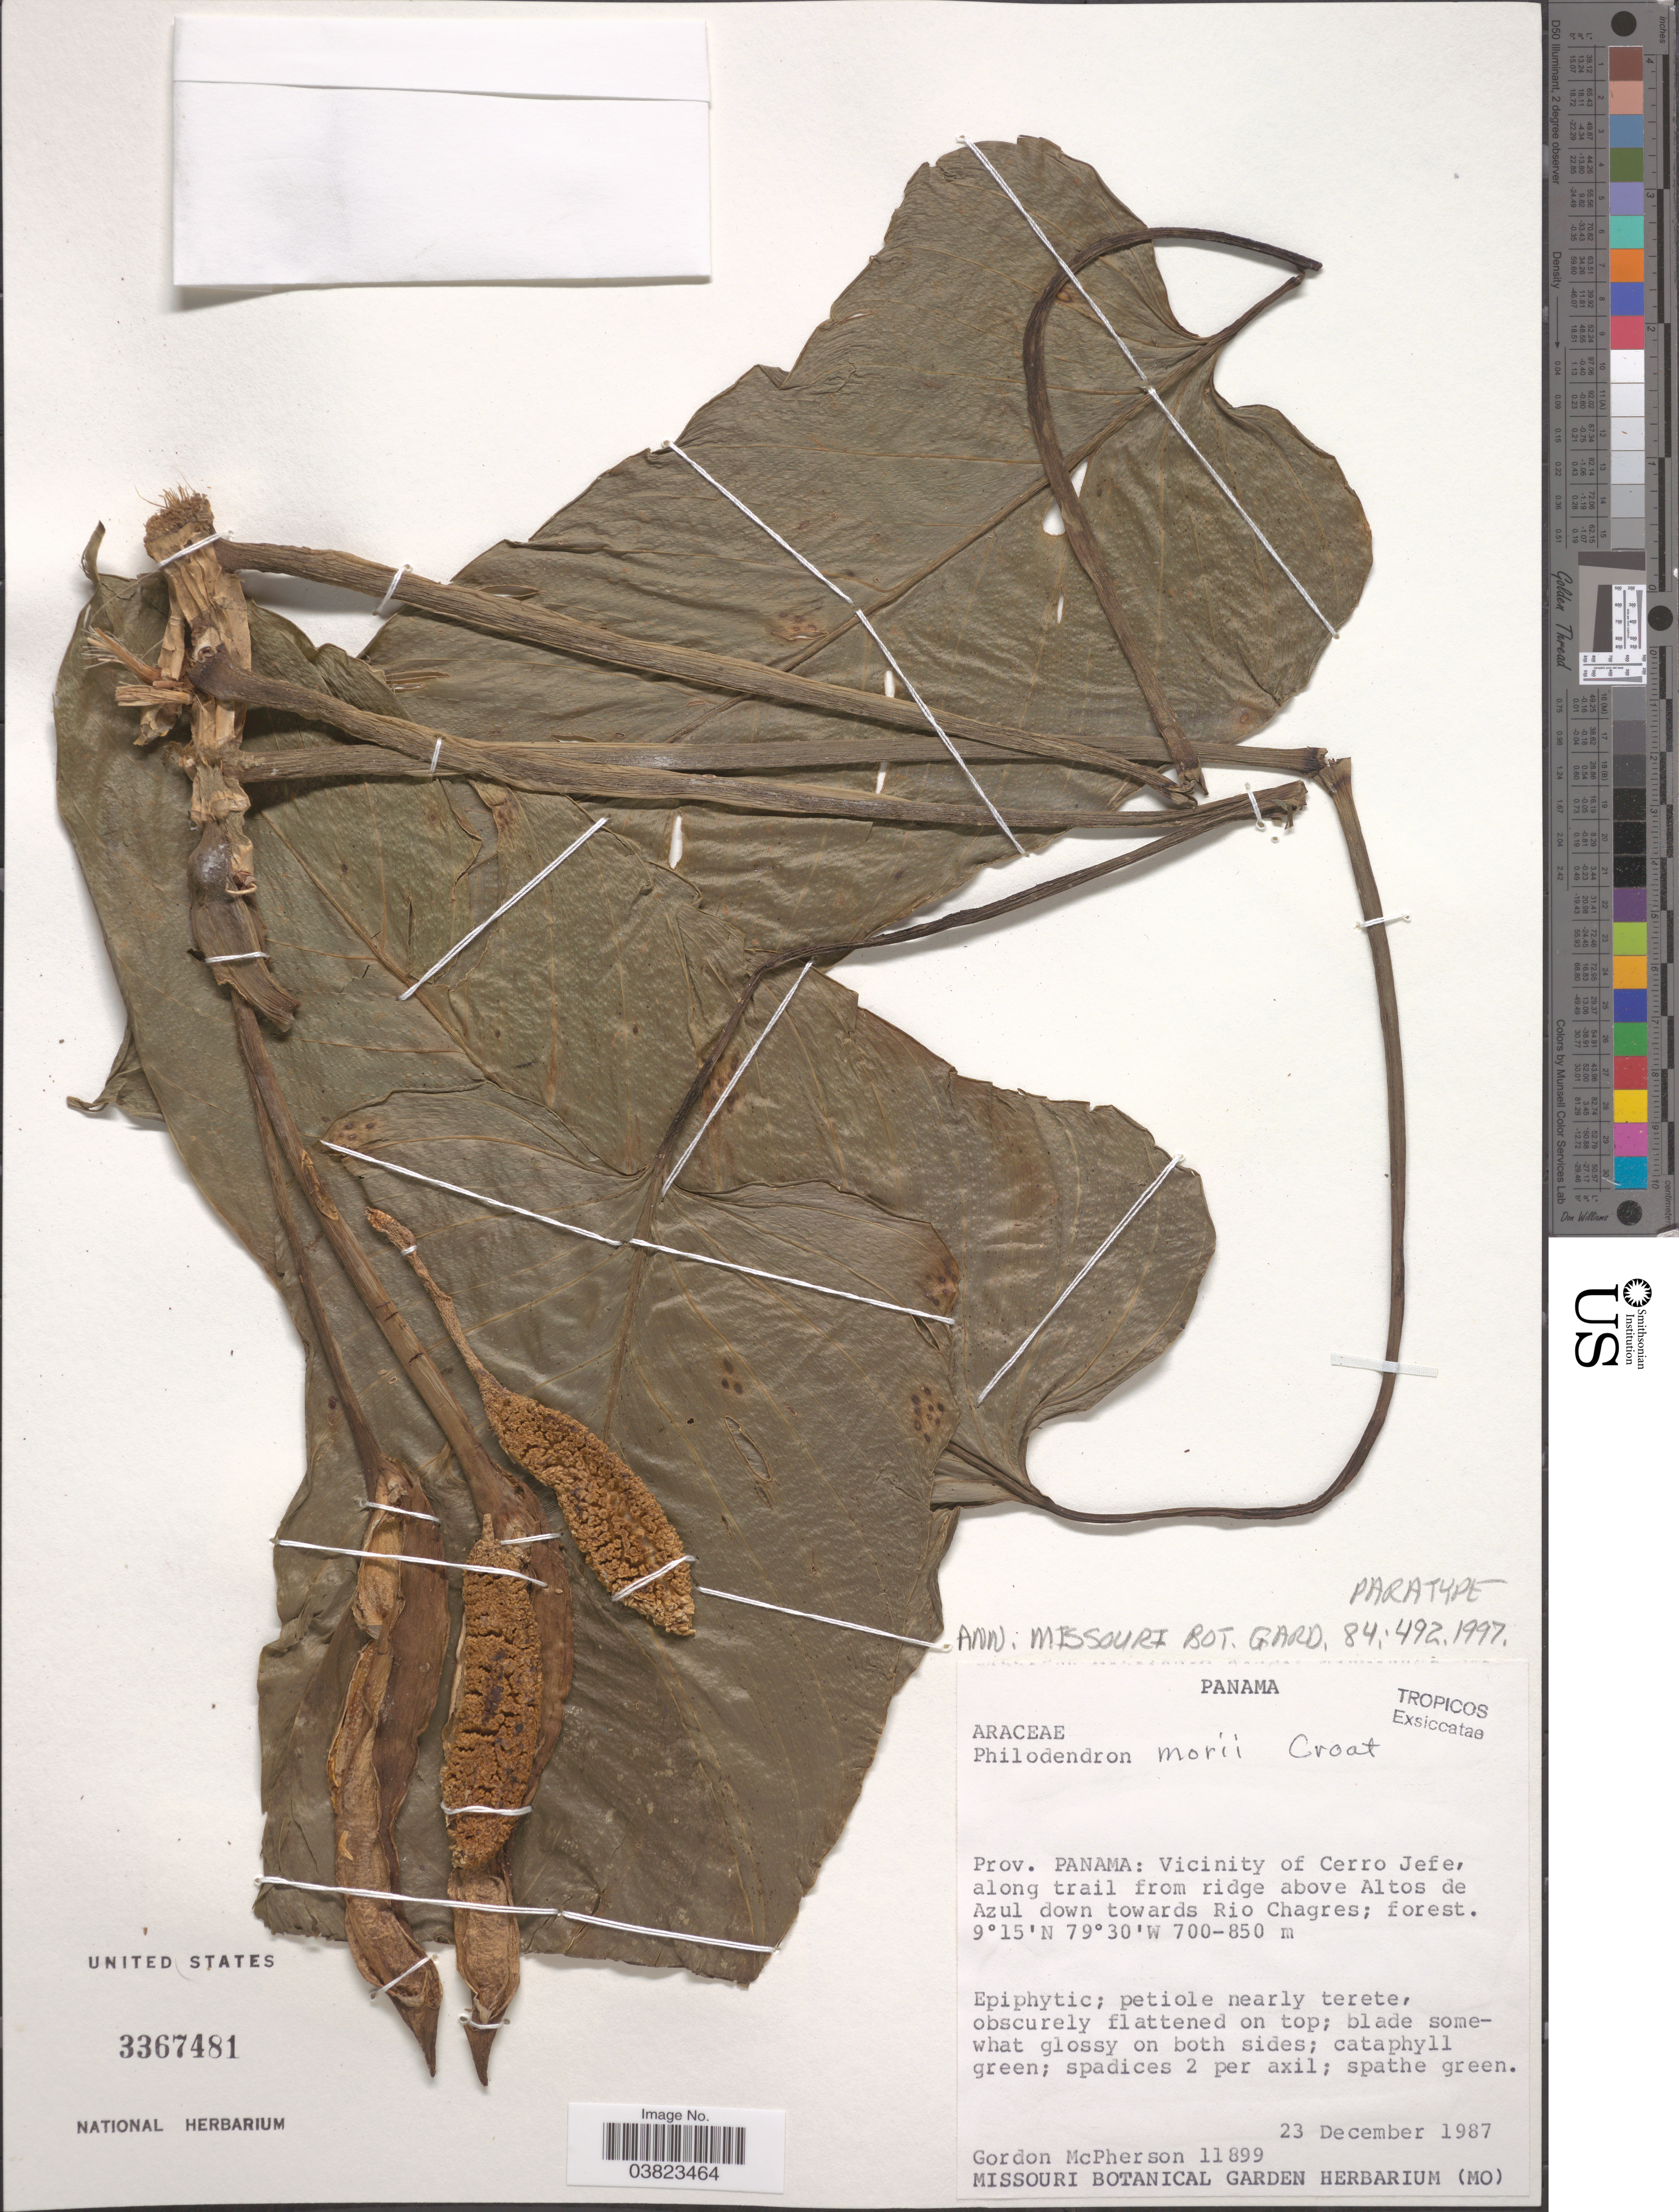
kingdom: Plantae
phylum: Tracheophyta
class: Liliopsida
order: Alismatales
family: Araceae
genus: Philodendron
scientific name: Philodendron morii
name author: Croat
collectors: G. D. McPherson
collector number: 11899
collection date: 1987-12-23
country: Panama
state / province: Panamá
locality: Vicinity of Cerro Jefe, along trail from ridge above Altos de Azul down towards Rio Chagres; forest.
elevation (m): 700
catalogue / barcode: US 3367481